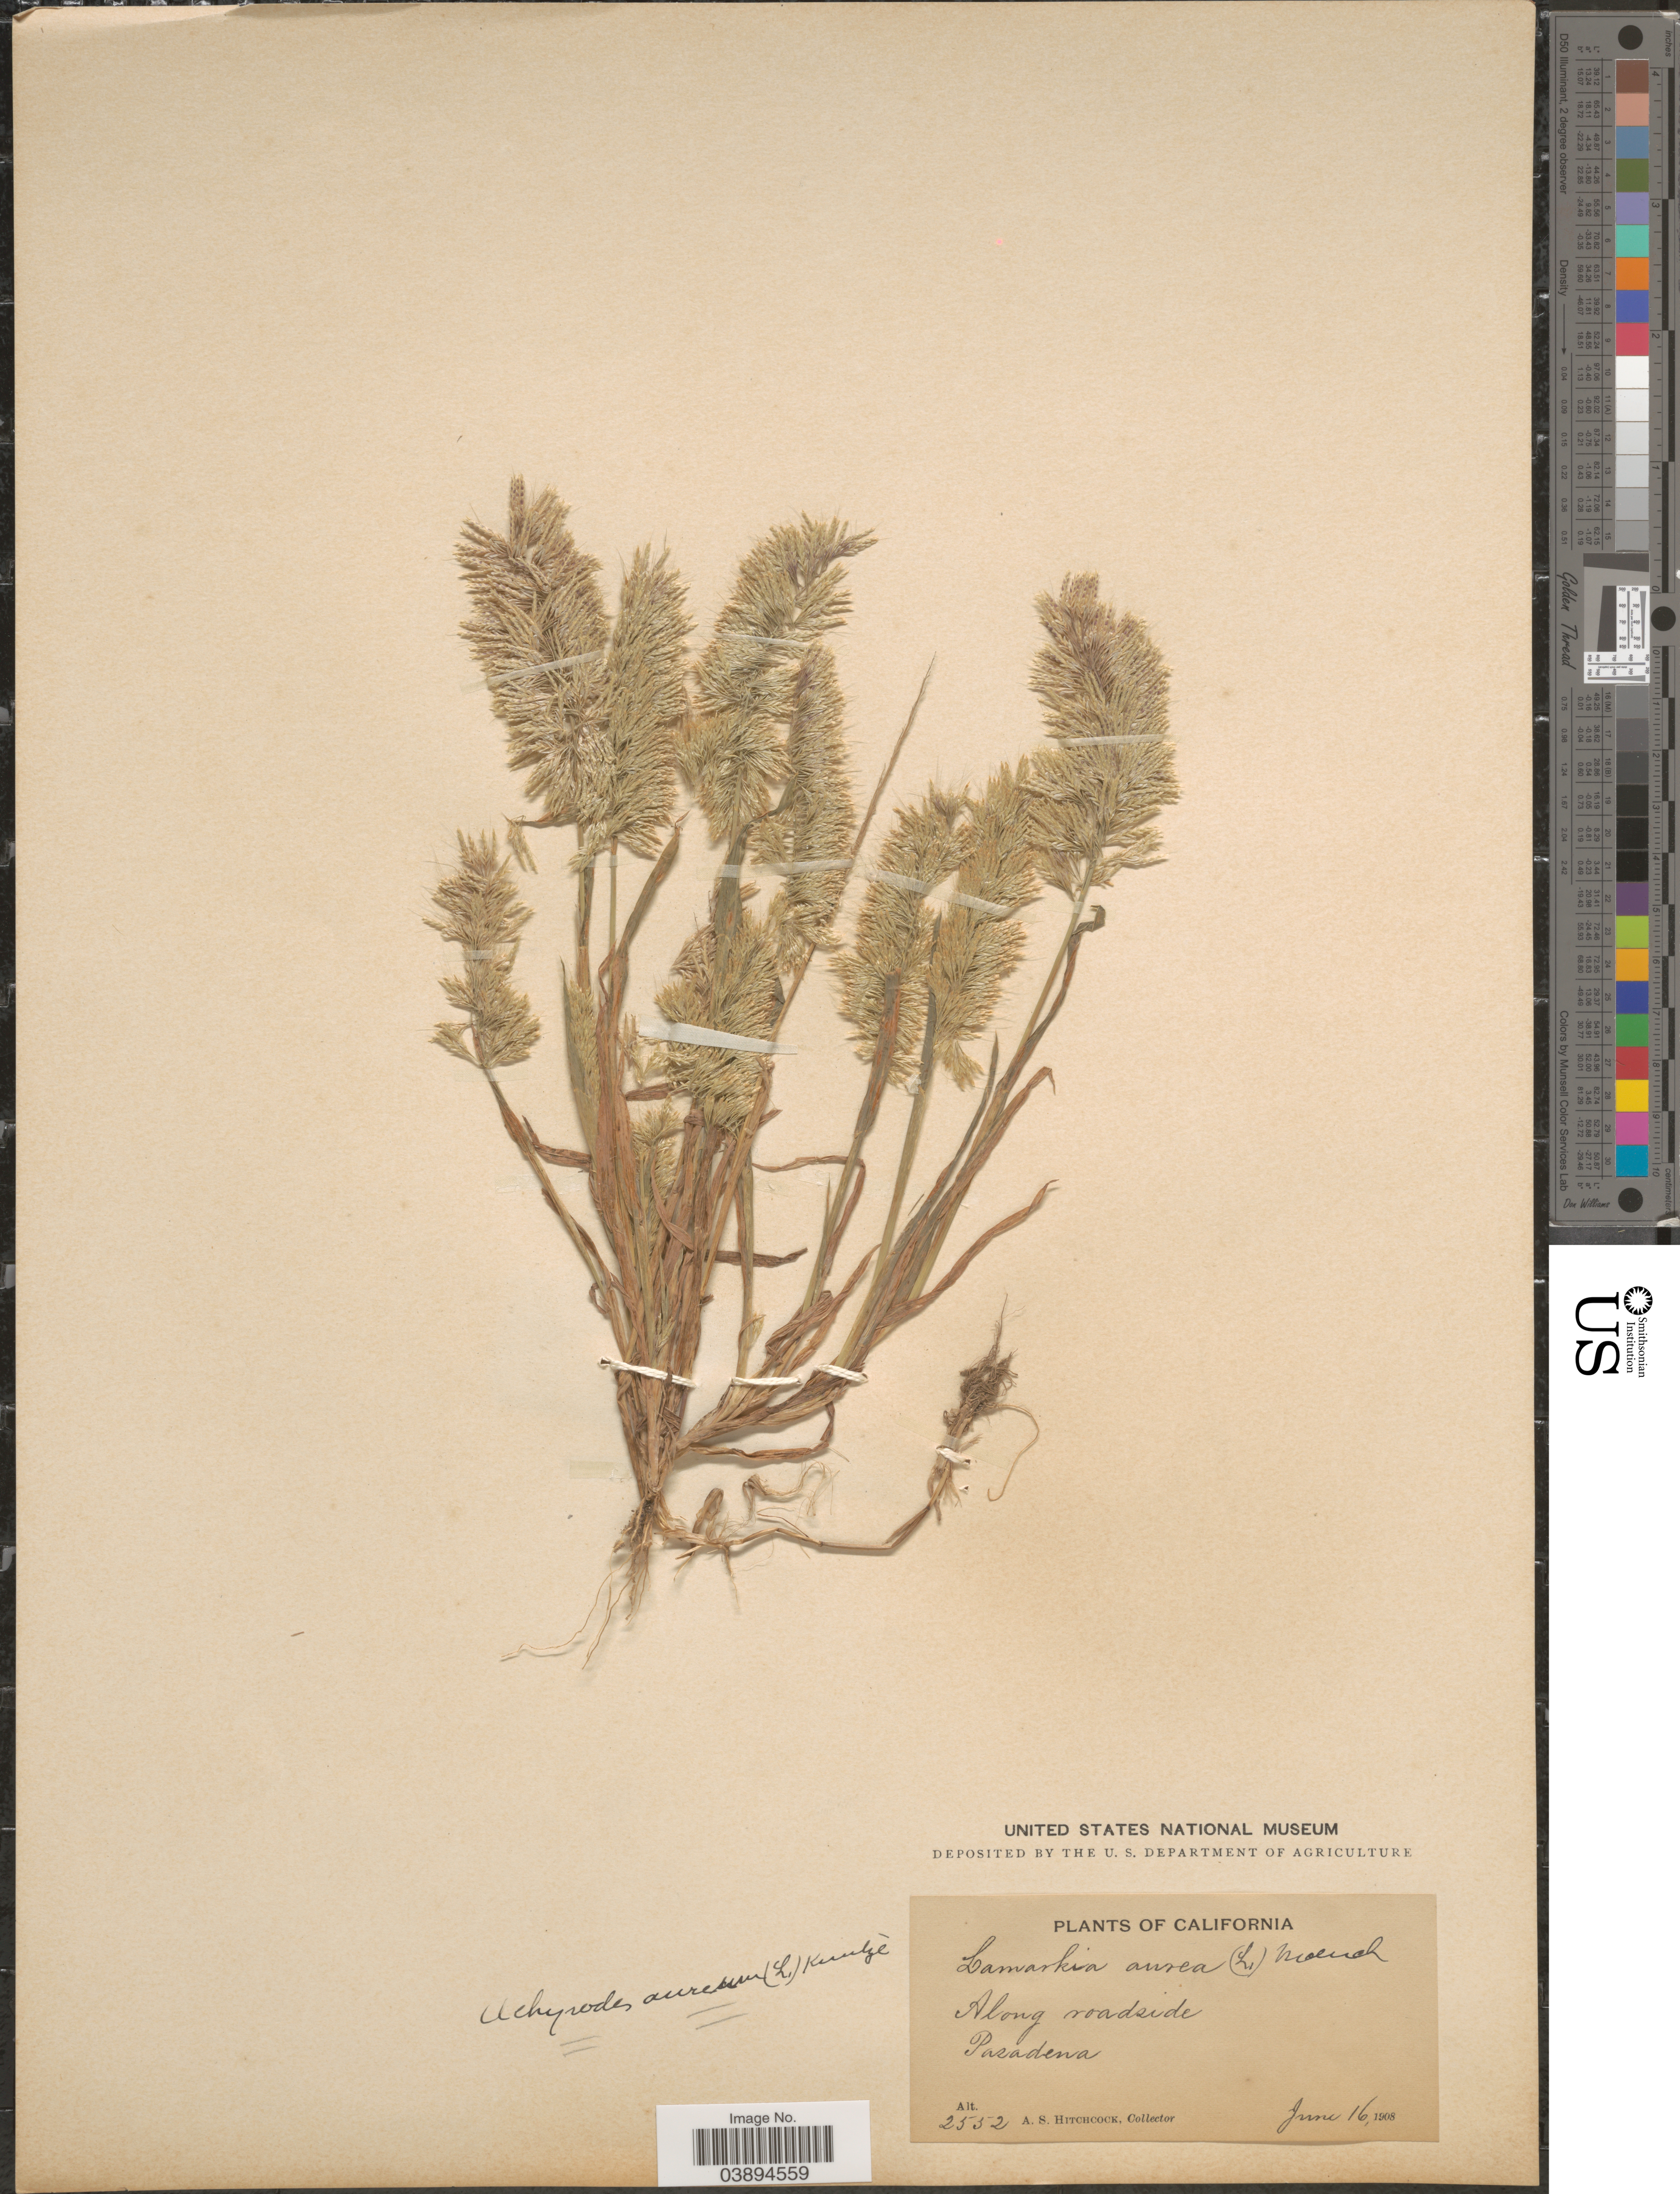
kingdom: Plantae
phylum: Tracheophyta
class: Liliopsida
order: Poales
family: Poaceae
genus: Lamarckia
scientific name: Lamarckia aurea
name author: (L.) Moench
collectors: A. S. Hitchcock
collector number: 2552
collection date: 1908-06-16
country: United States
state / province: California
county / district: Los Angeles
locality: Along roadside Pasadena.